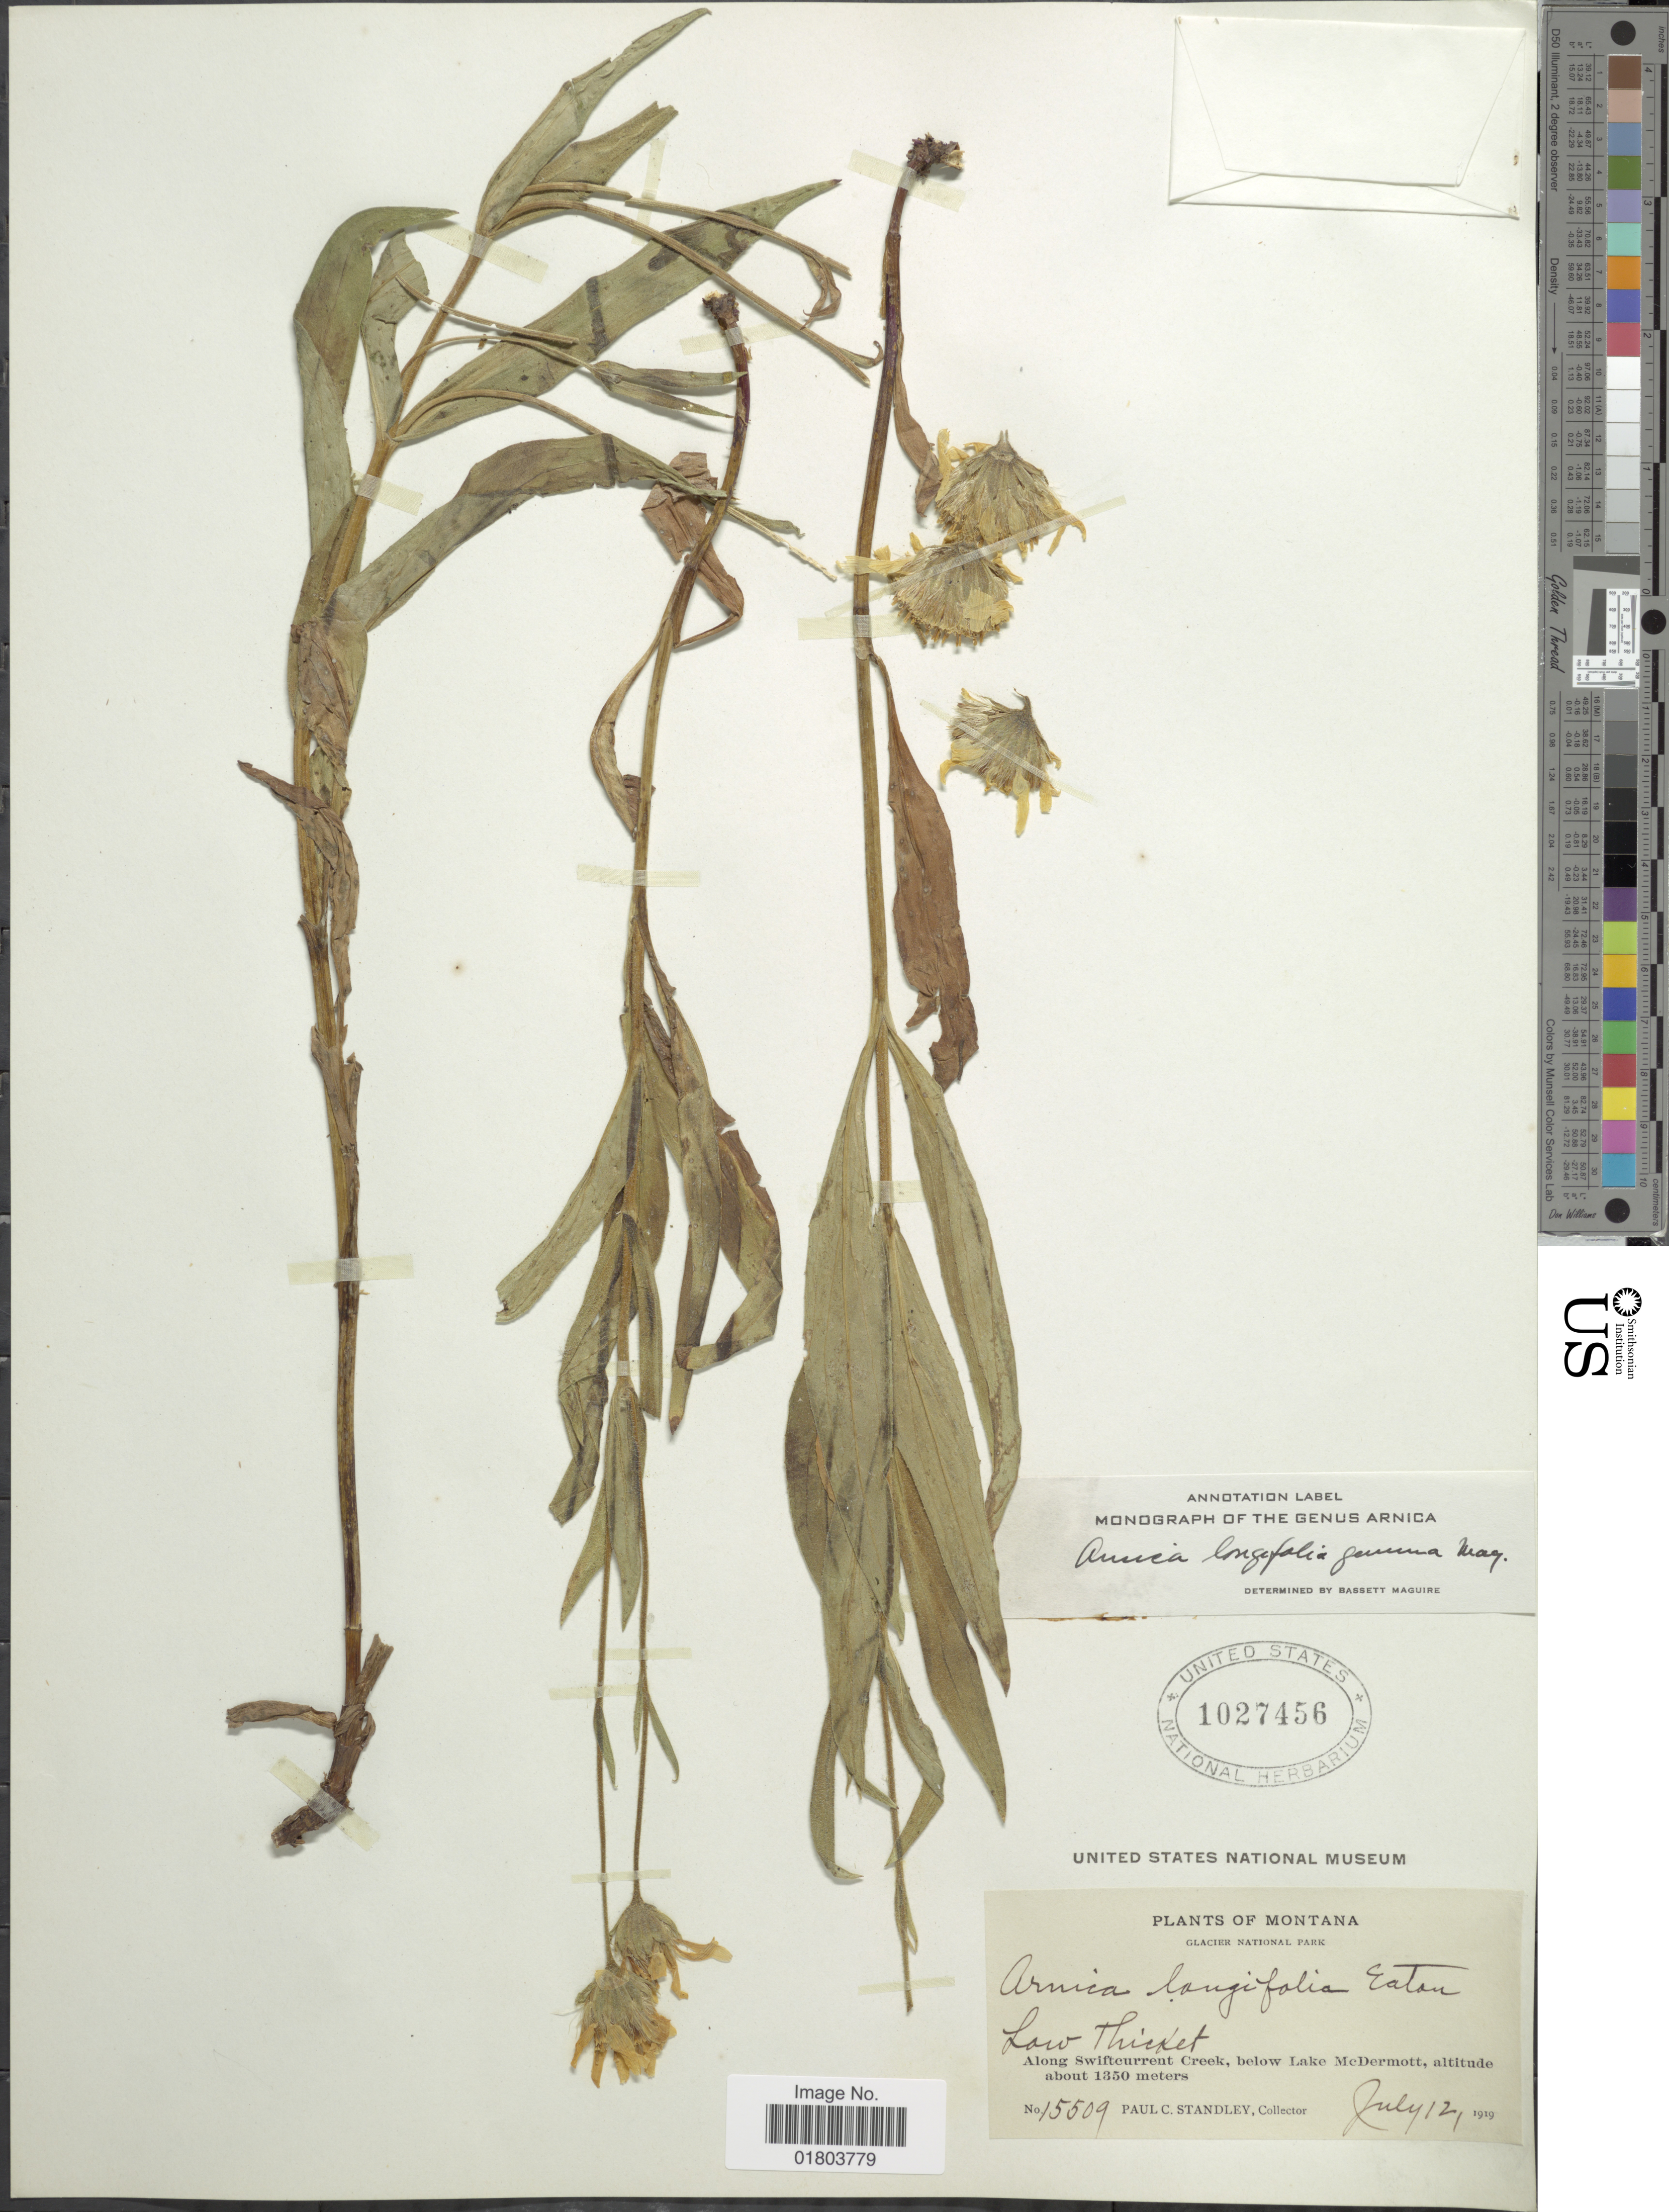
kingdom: Plantae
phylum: Tracheophyta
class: Magnoliopsida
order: Asterales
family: Asteraceae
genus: Arnica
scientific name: Arnica longifolia subsp. genuina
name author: Maguire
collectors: P. C. Standley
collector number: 15509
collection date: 1919-07-12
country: United States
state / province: Montana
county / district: Glacier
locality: Glacier National Park, Low thicket; Along Swiftcurrent Creek, below Lake McDermott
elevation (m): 1350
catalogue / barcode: US 1027456